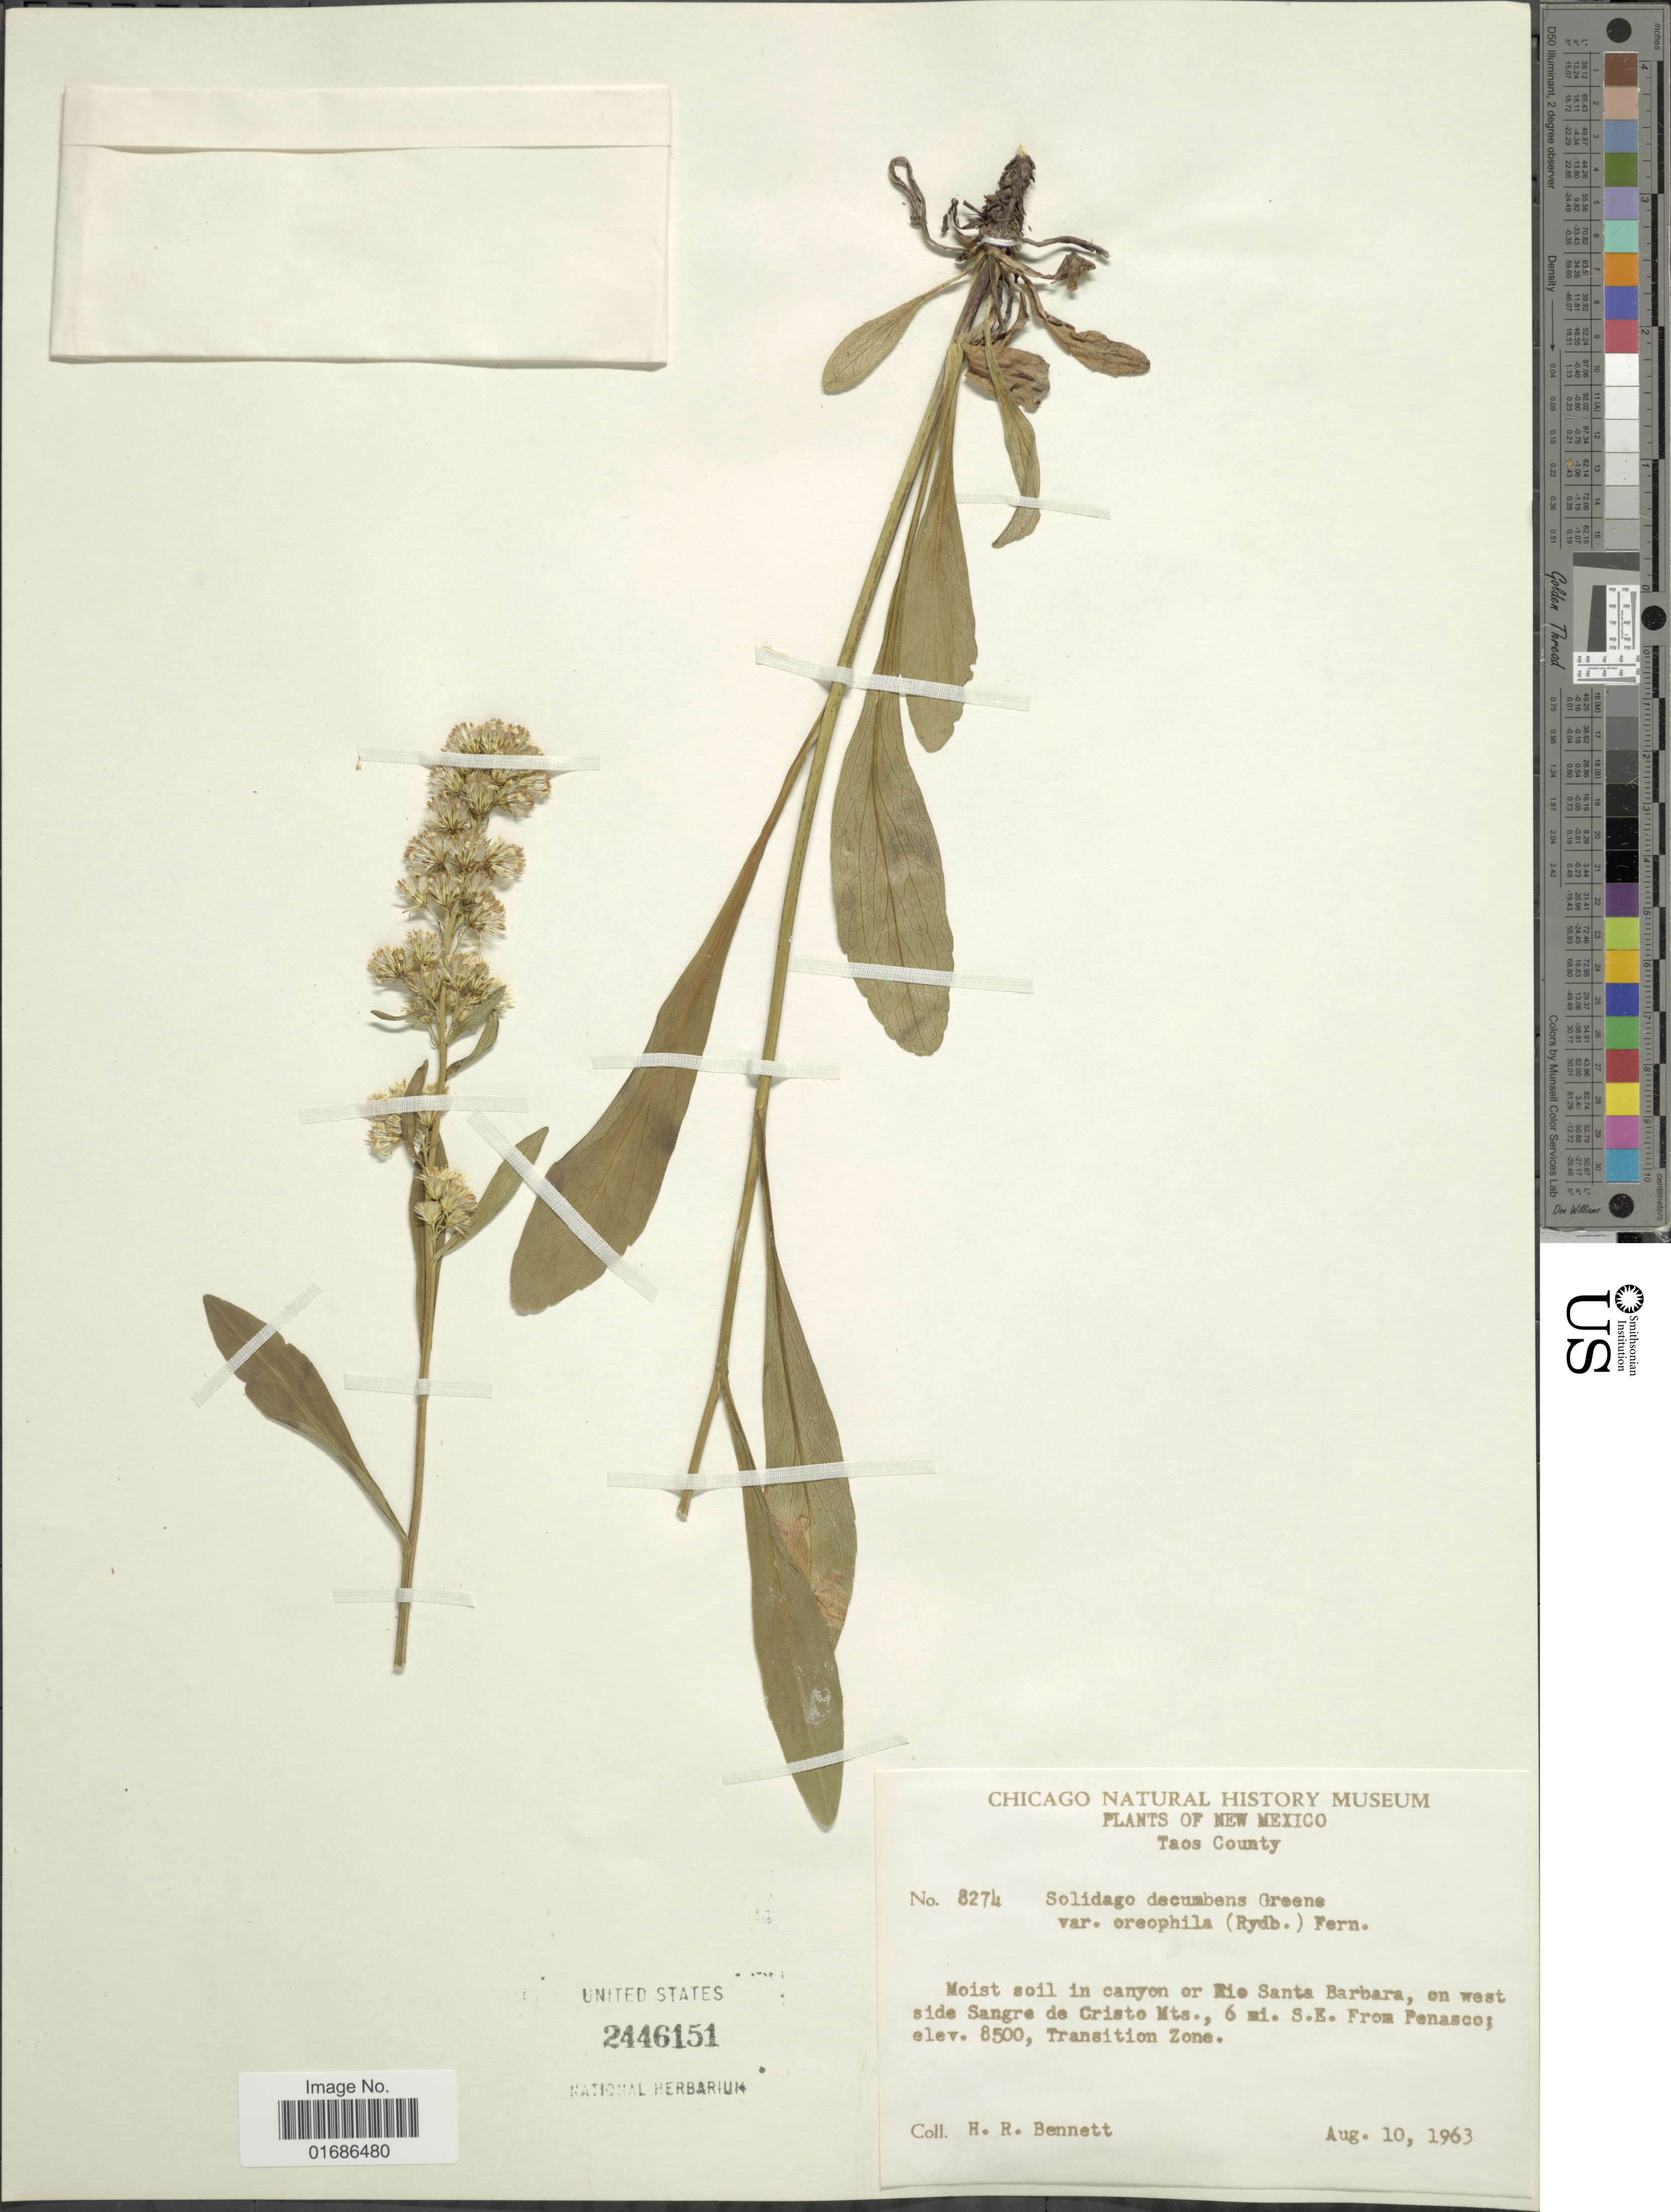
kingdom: Plantae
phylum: Tracheophyta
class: Magnoliopsida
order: Asterales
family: Asteraceae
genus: Solidago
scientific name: Solidago decumbens var. oreophila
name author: (Rydb.) Fernald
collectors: H. R. Bennett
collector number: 8274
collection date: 1963-08-10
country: United States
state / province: New Mexico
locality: Taos County, Moist soil in canyon or Rio Santa Barbara, on west side Sangra de Cristo Mts., 6 mi S.E. from Penasco, Tranistion Zone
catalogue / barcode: US 2446151